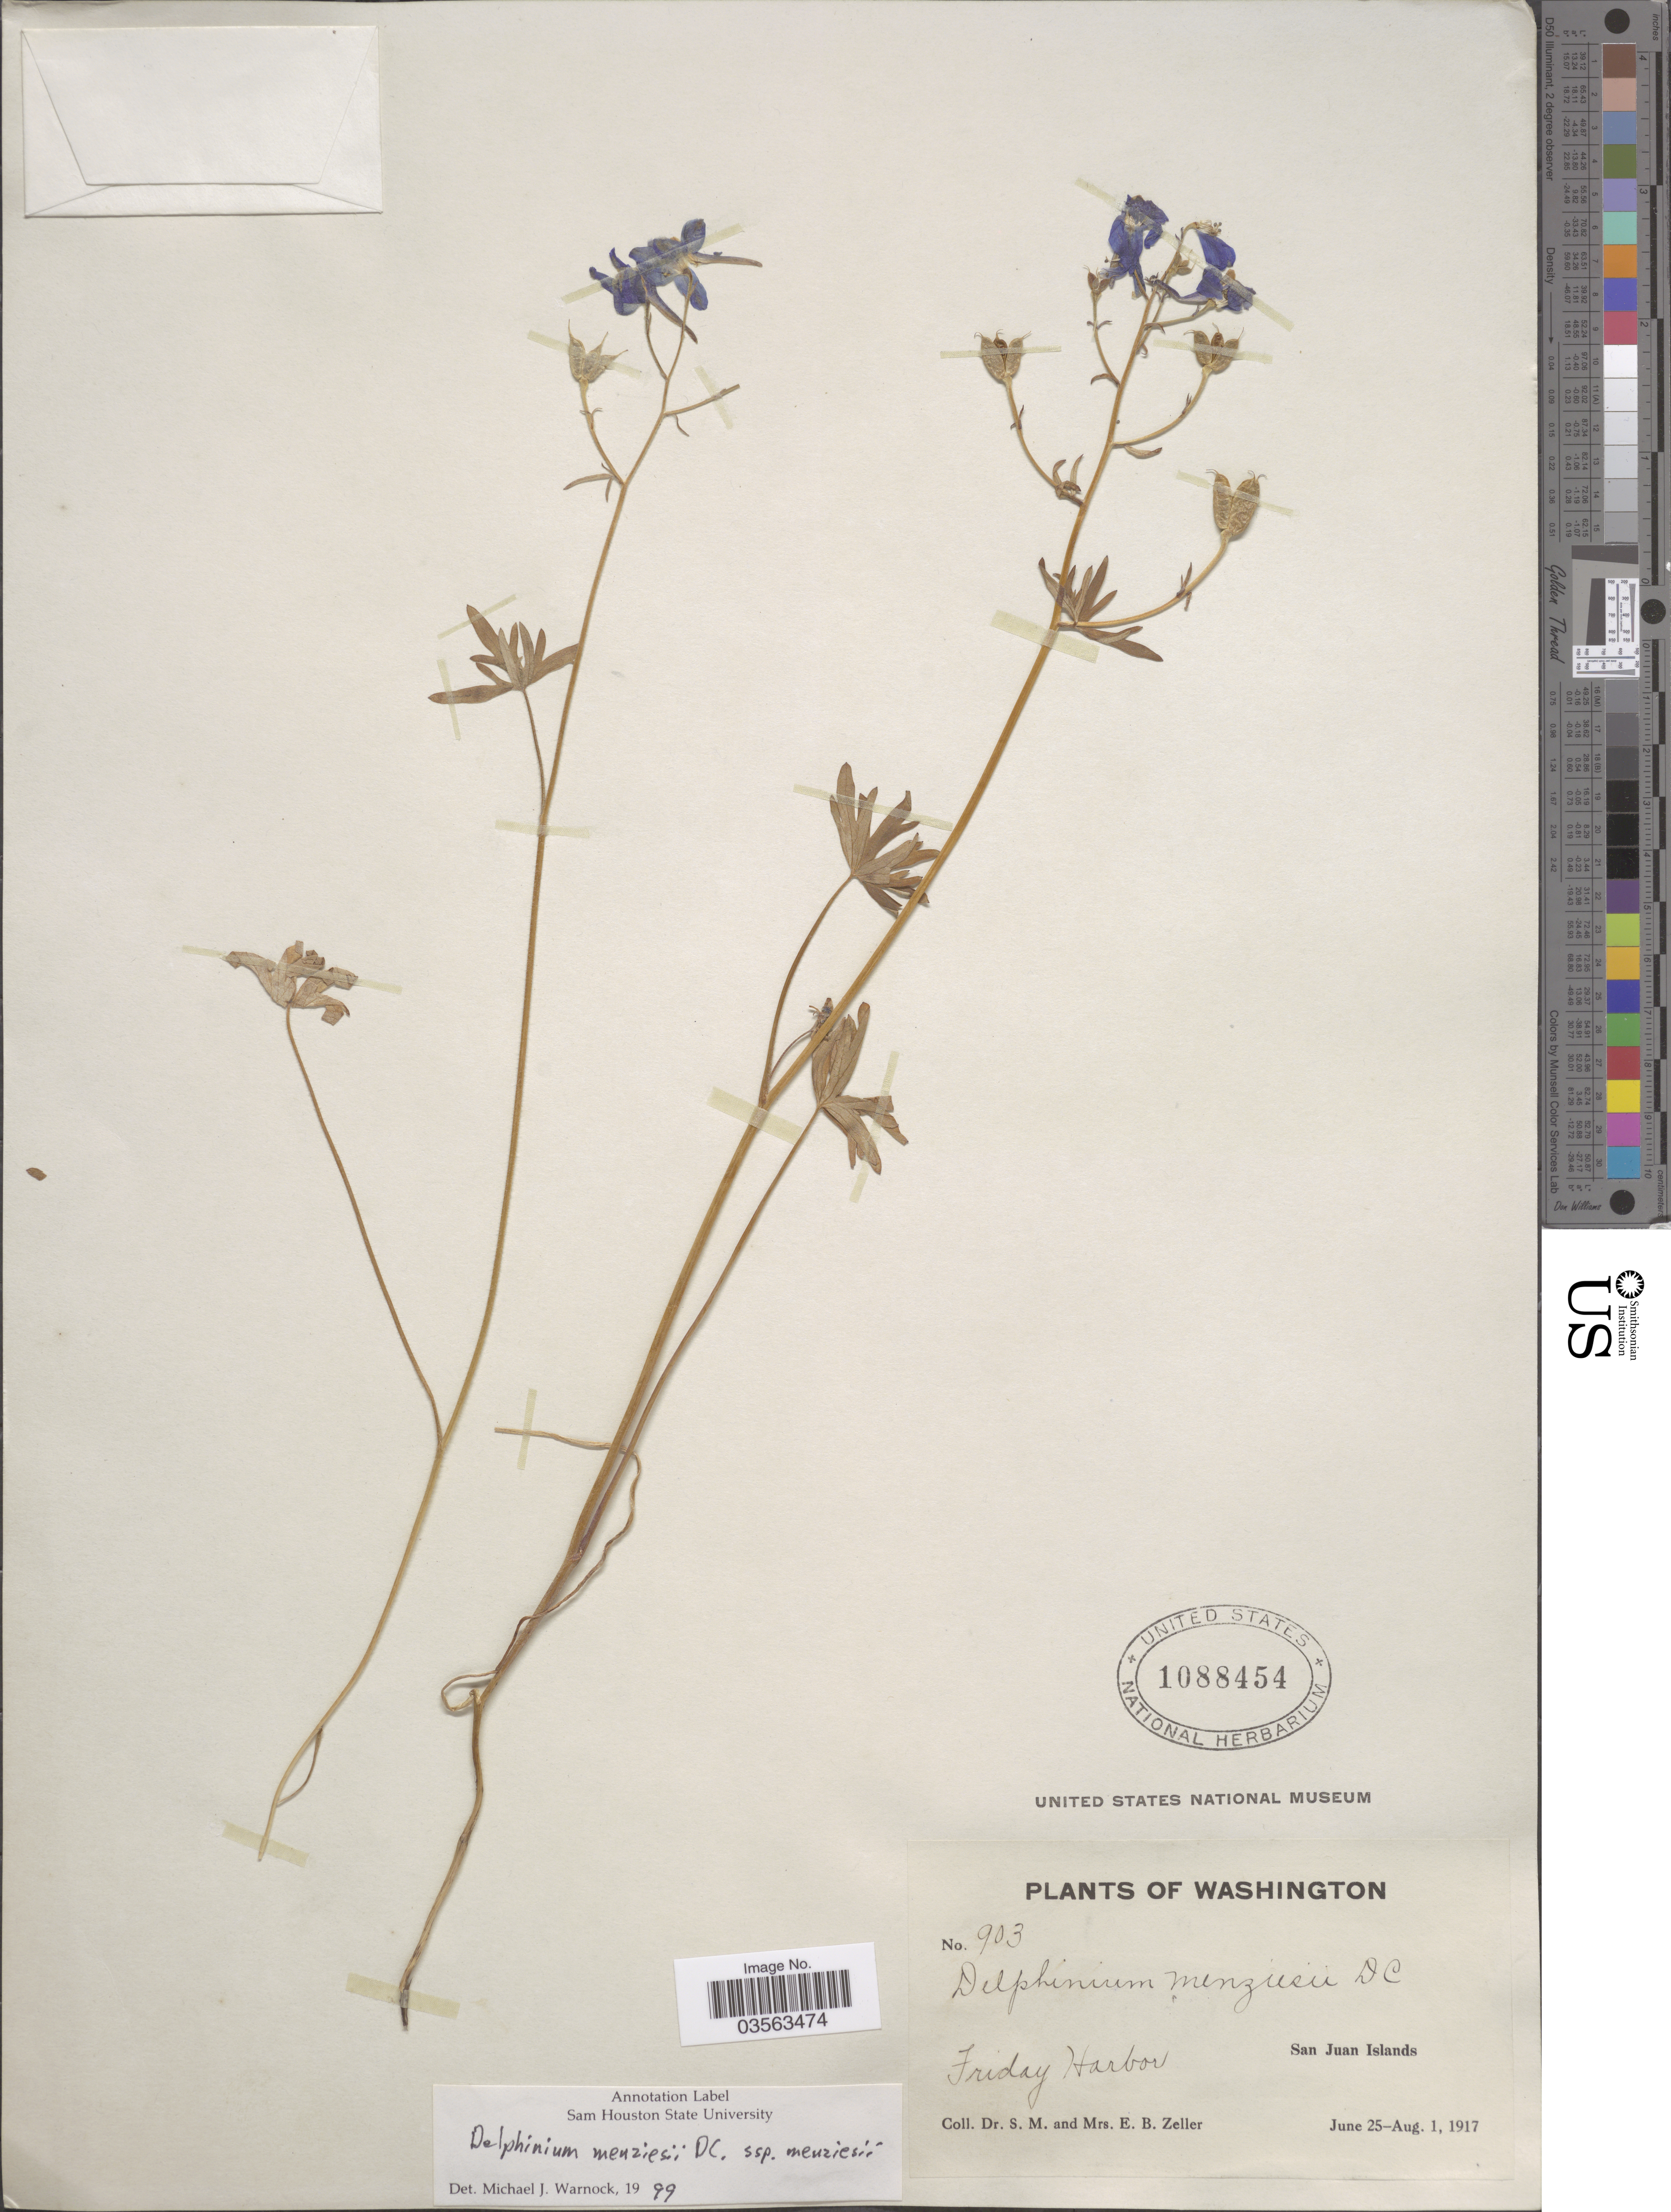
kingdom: Plantae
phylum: Tracheophyta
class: Magnoliopsida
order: Ranunculales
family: Ranunculaceae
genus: Delphinium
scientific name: Delphinium menziesii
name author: DC.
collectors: S. Zeller & E. Zeller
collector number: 903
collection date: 1917-06-25/1917-08-01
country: United States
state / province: Washington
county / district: San Juan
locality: Friday Harbor. San Juan Islands.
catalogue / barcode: US 1088454